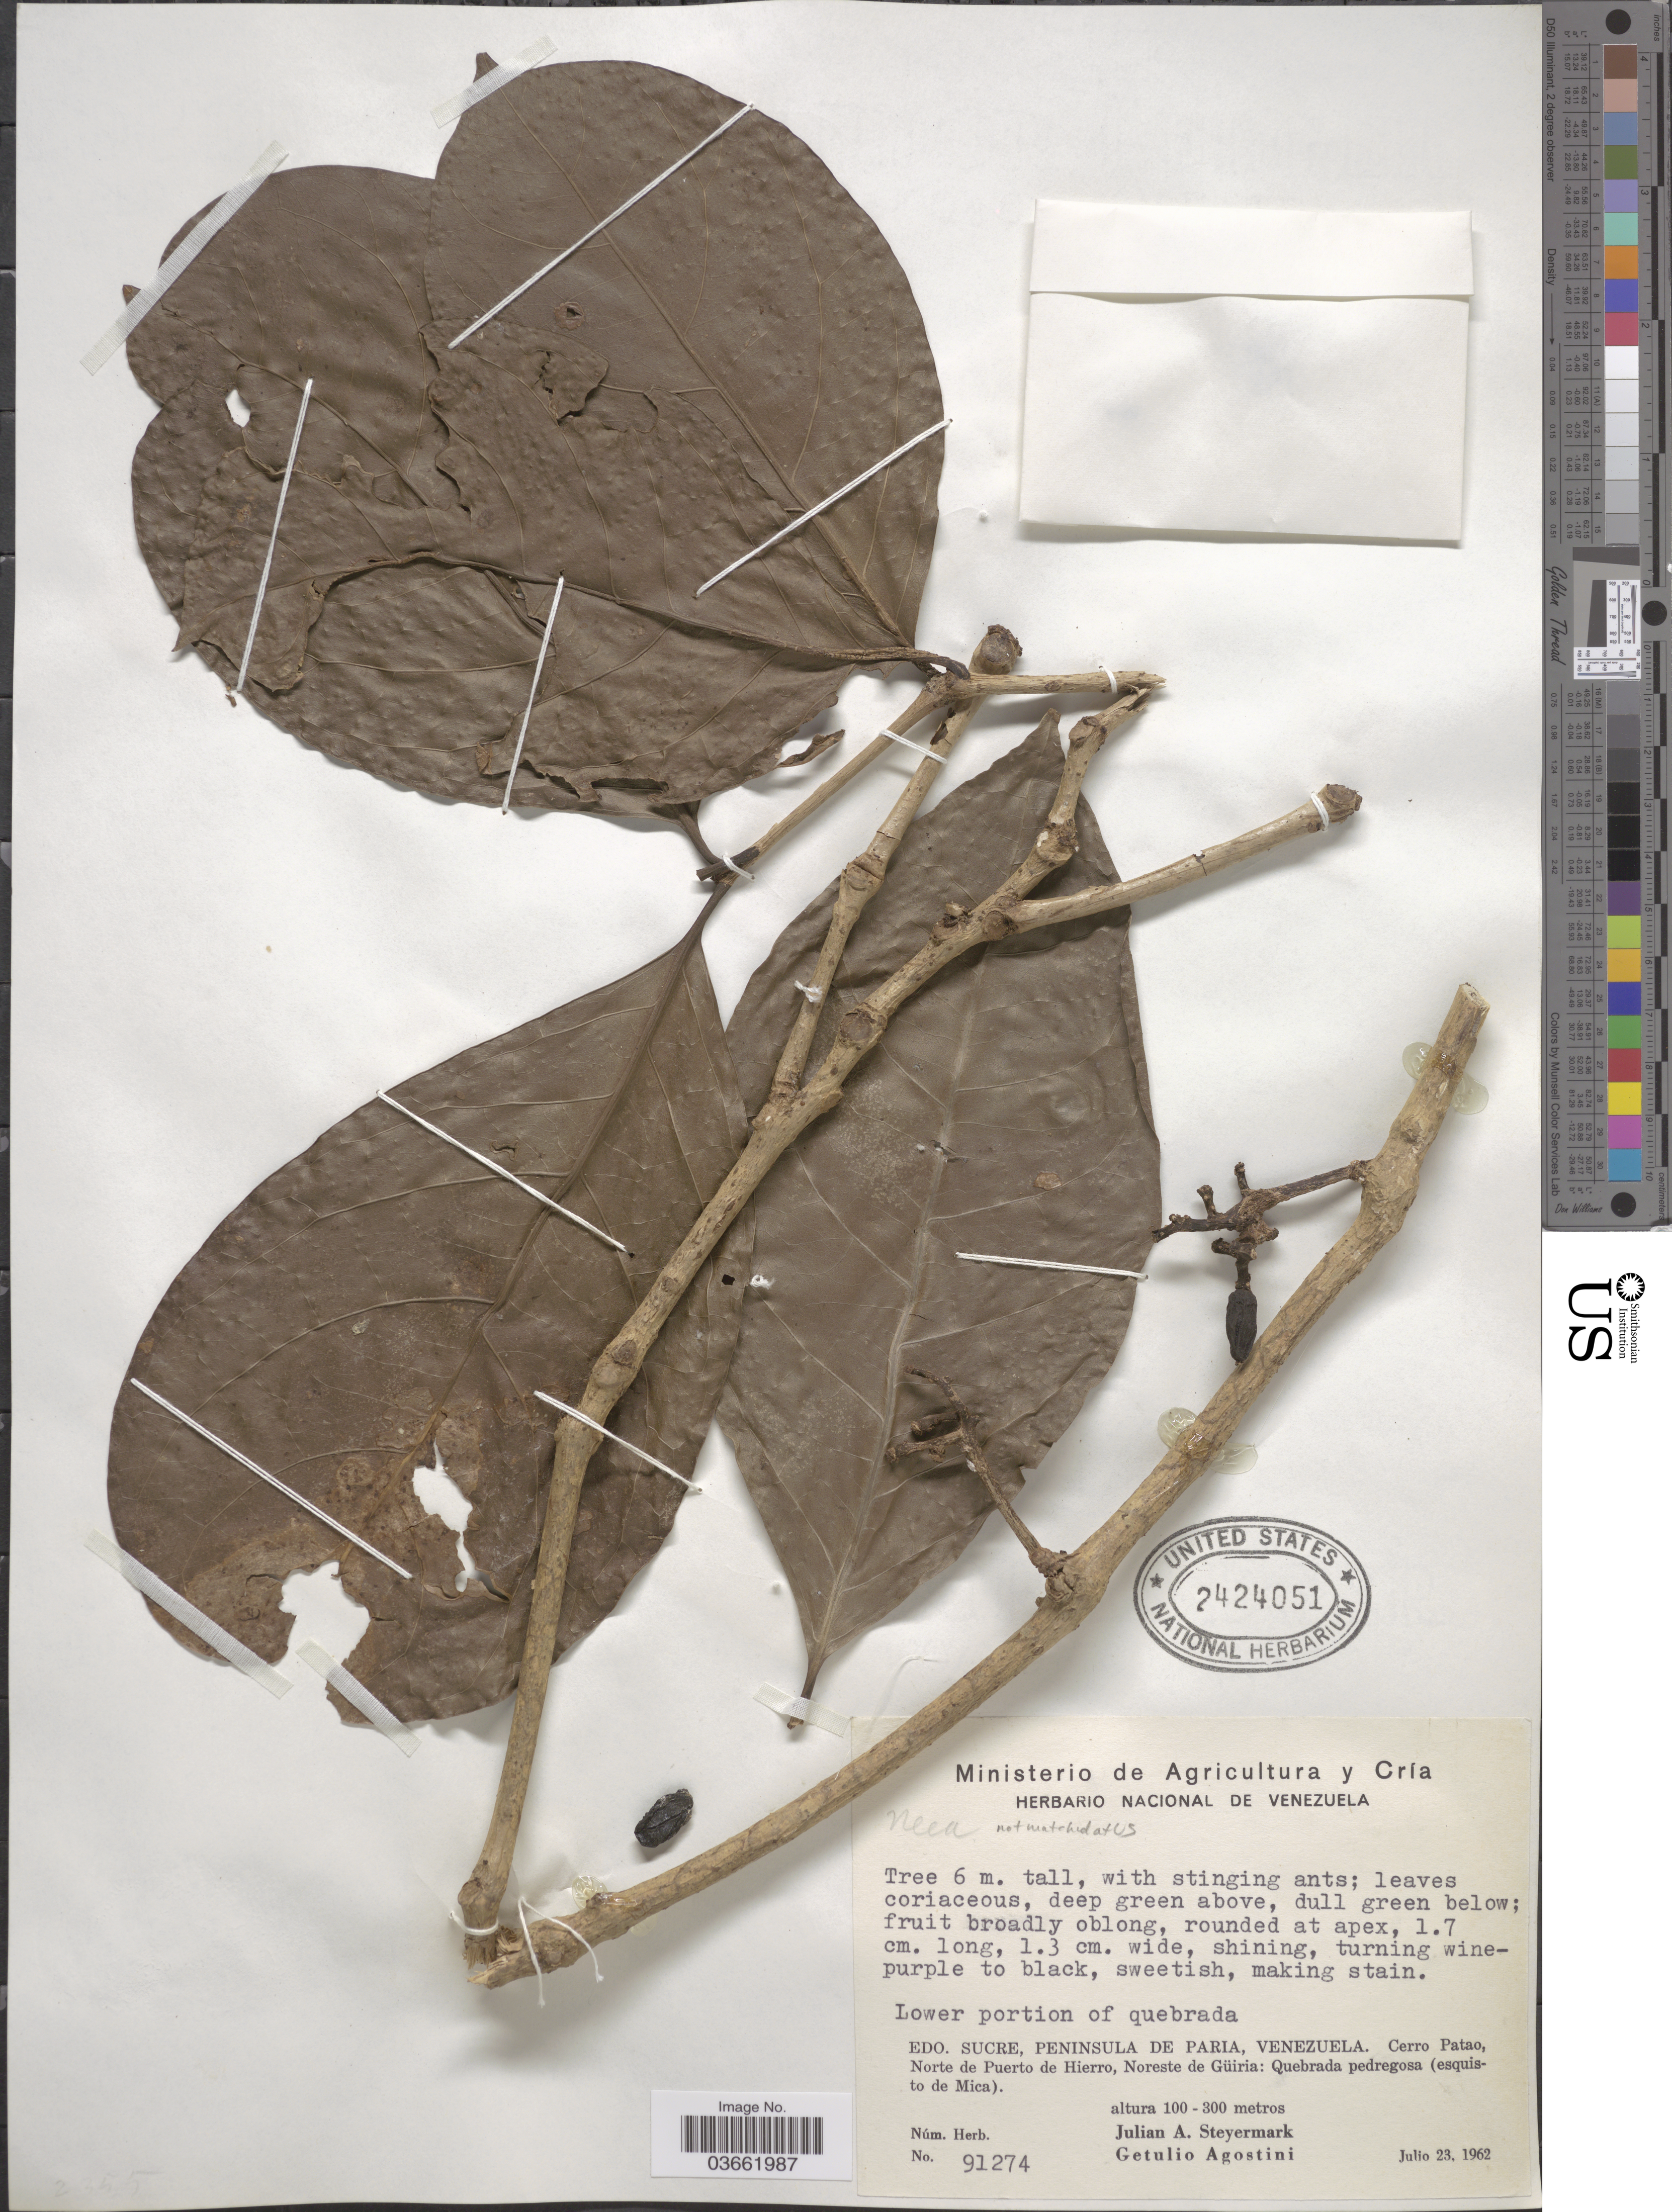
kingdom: Plantae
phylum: Tracheophyta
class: Magnoliopsida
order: Caryophyllales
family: Nyctaginaceae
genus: Neea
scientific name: Neea sp.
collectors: J. Steyermark & G. Agostini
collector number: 91274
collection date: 1962-07-23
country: Venezuela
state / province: Sucre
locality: Lower portion of quebrada. Peninsula de Paria. Cerro Patao, Norte de Puerto de Hierro, Noreste de Güiria: Quebrada pedregosa (esquisto de Mica).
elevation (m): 100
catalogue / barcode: US 2424051